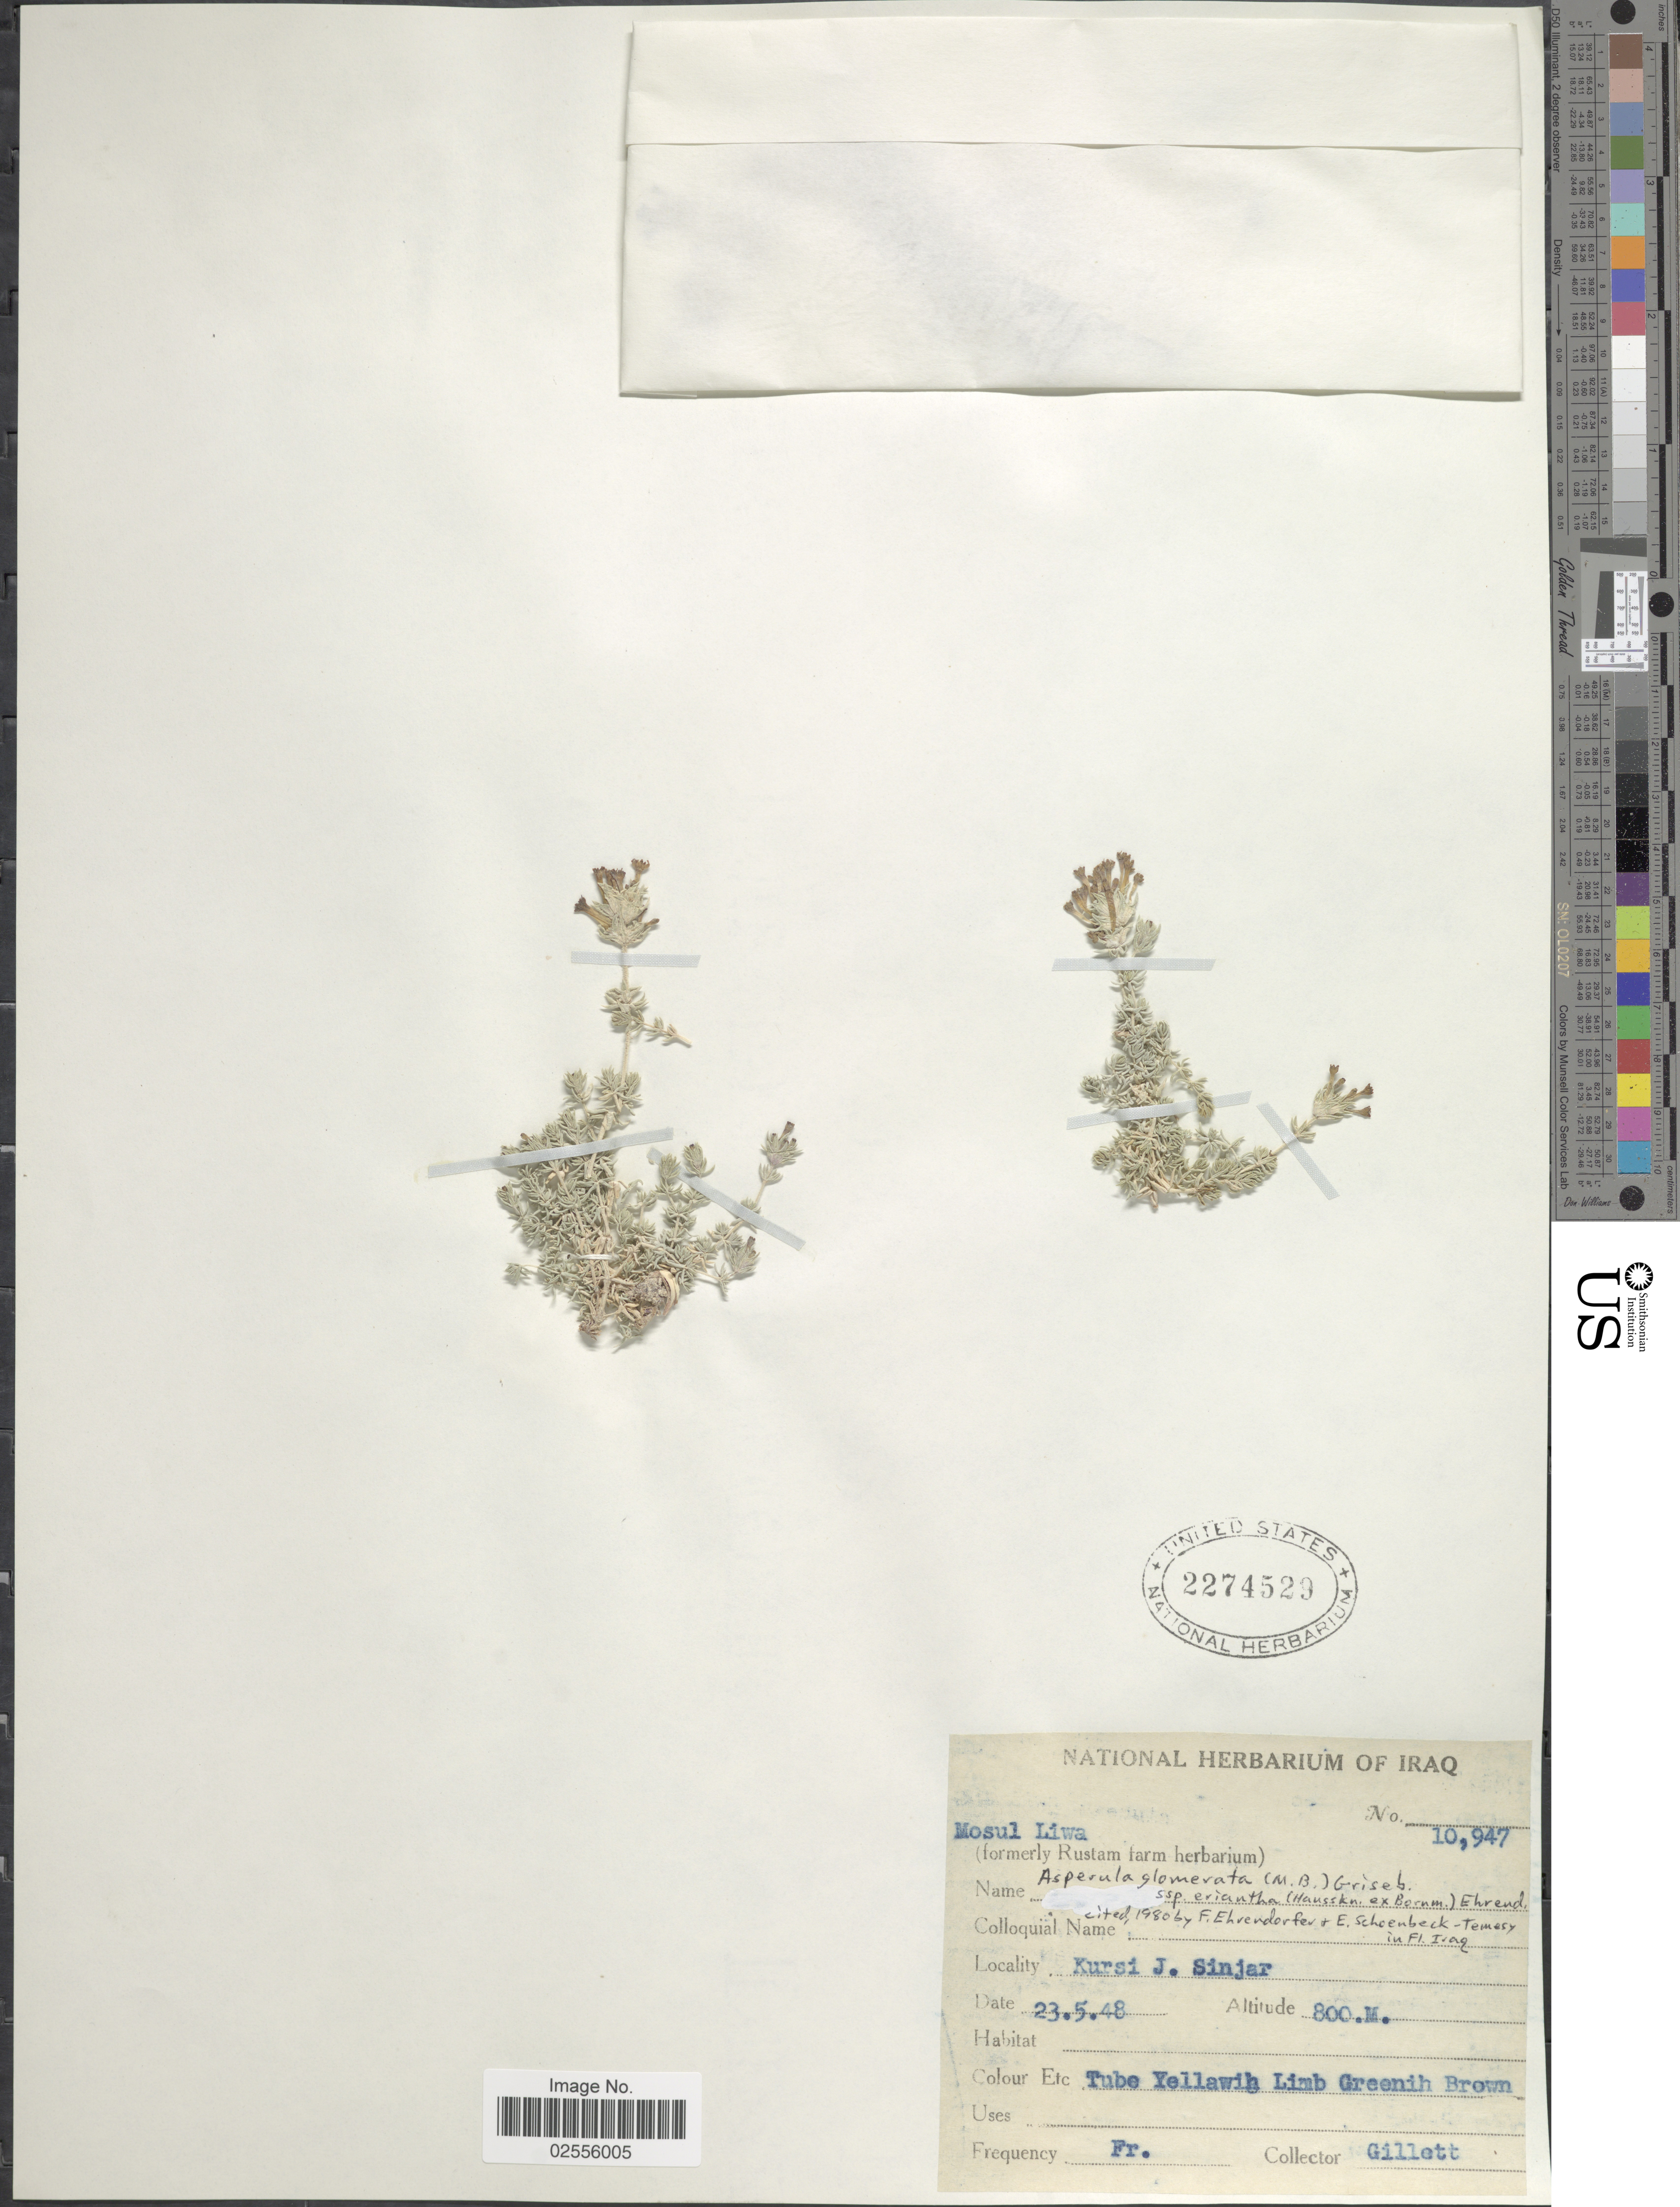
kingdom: Plantae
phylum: Tracheophyta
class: Magnoliopsida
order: Gentianales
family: Rubiaceae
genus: Asperula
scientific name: Asperula glomerata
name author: (M. Bieb.) Griseb.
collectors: Gillett, --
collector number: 10947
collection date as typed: Transcribed d/m/y: 23/5/48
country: Iraq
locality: Mosul Liwa, Kursi J. Sinjar.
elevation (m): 800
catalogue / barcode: US 2274529